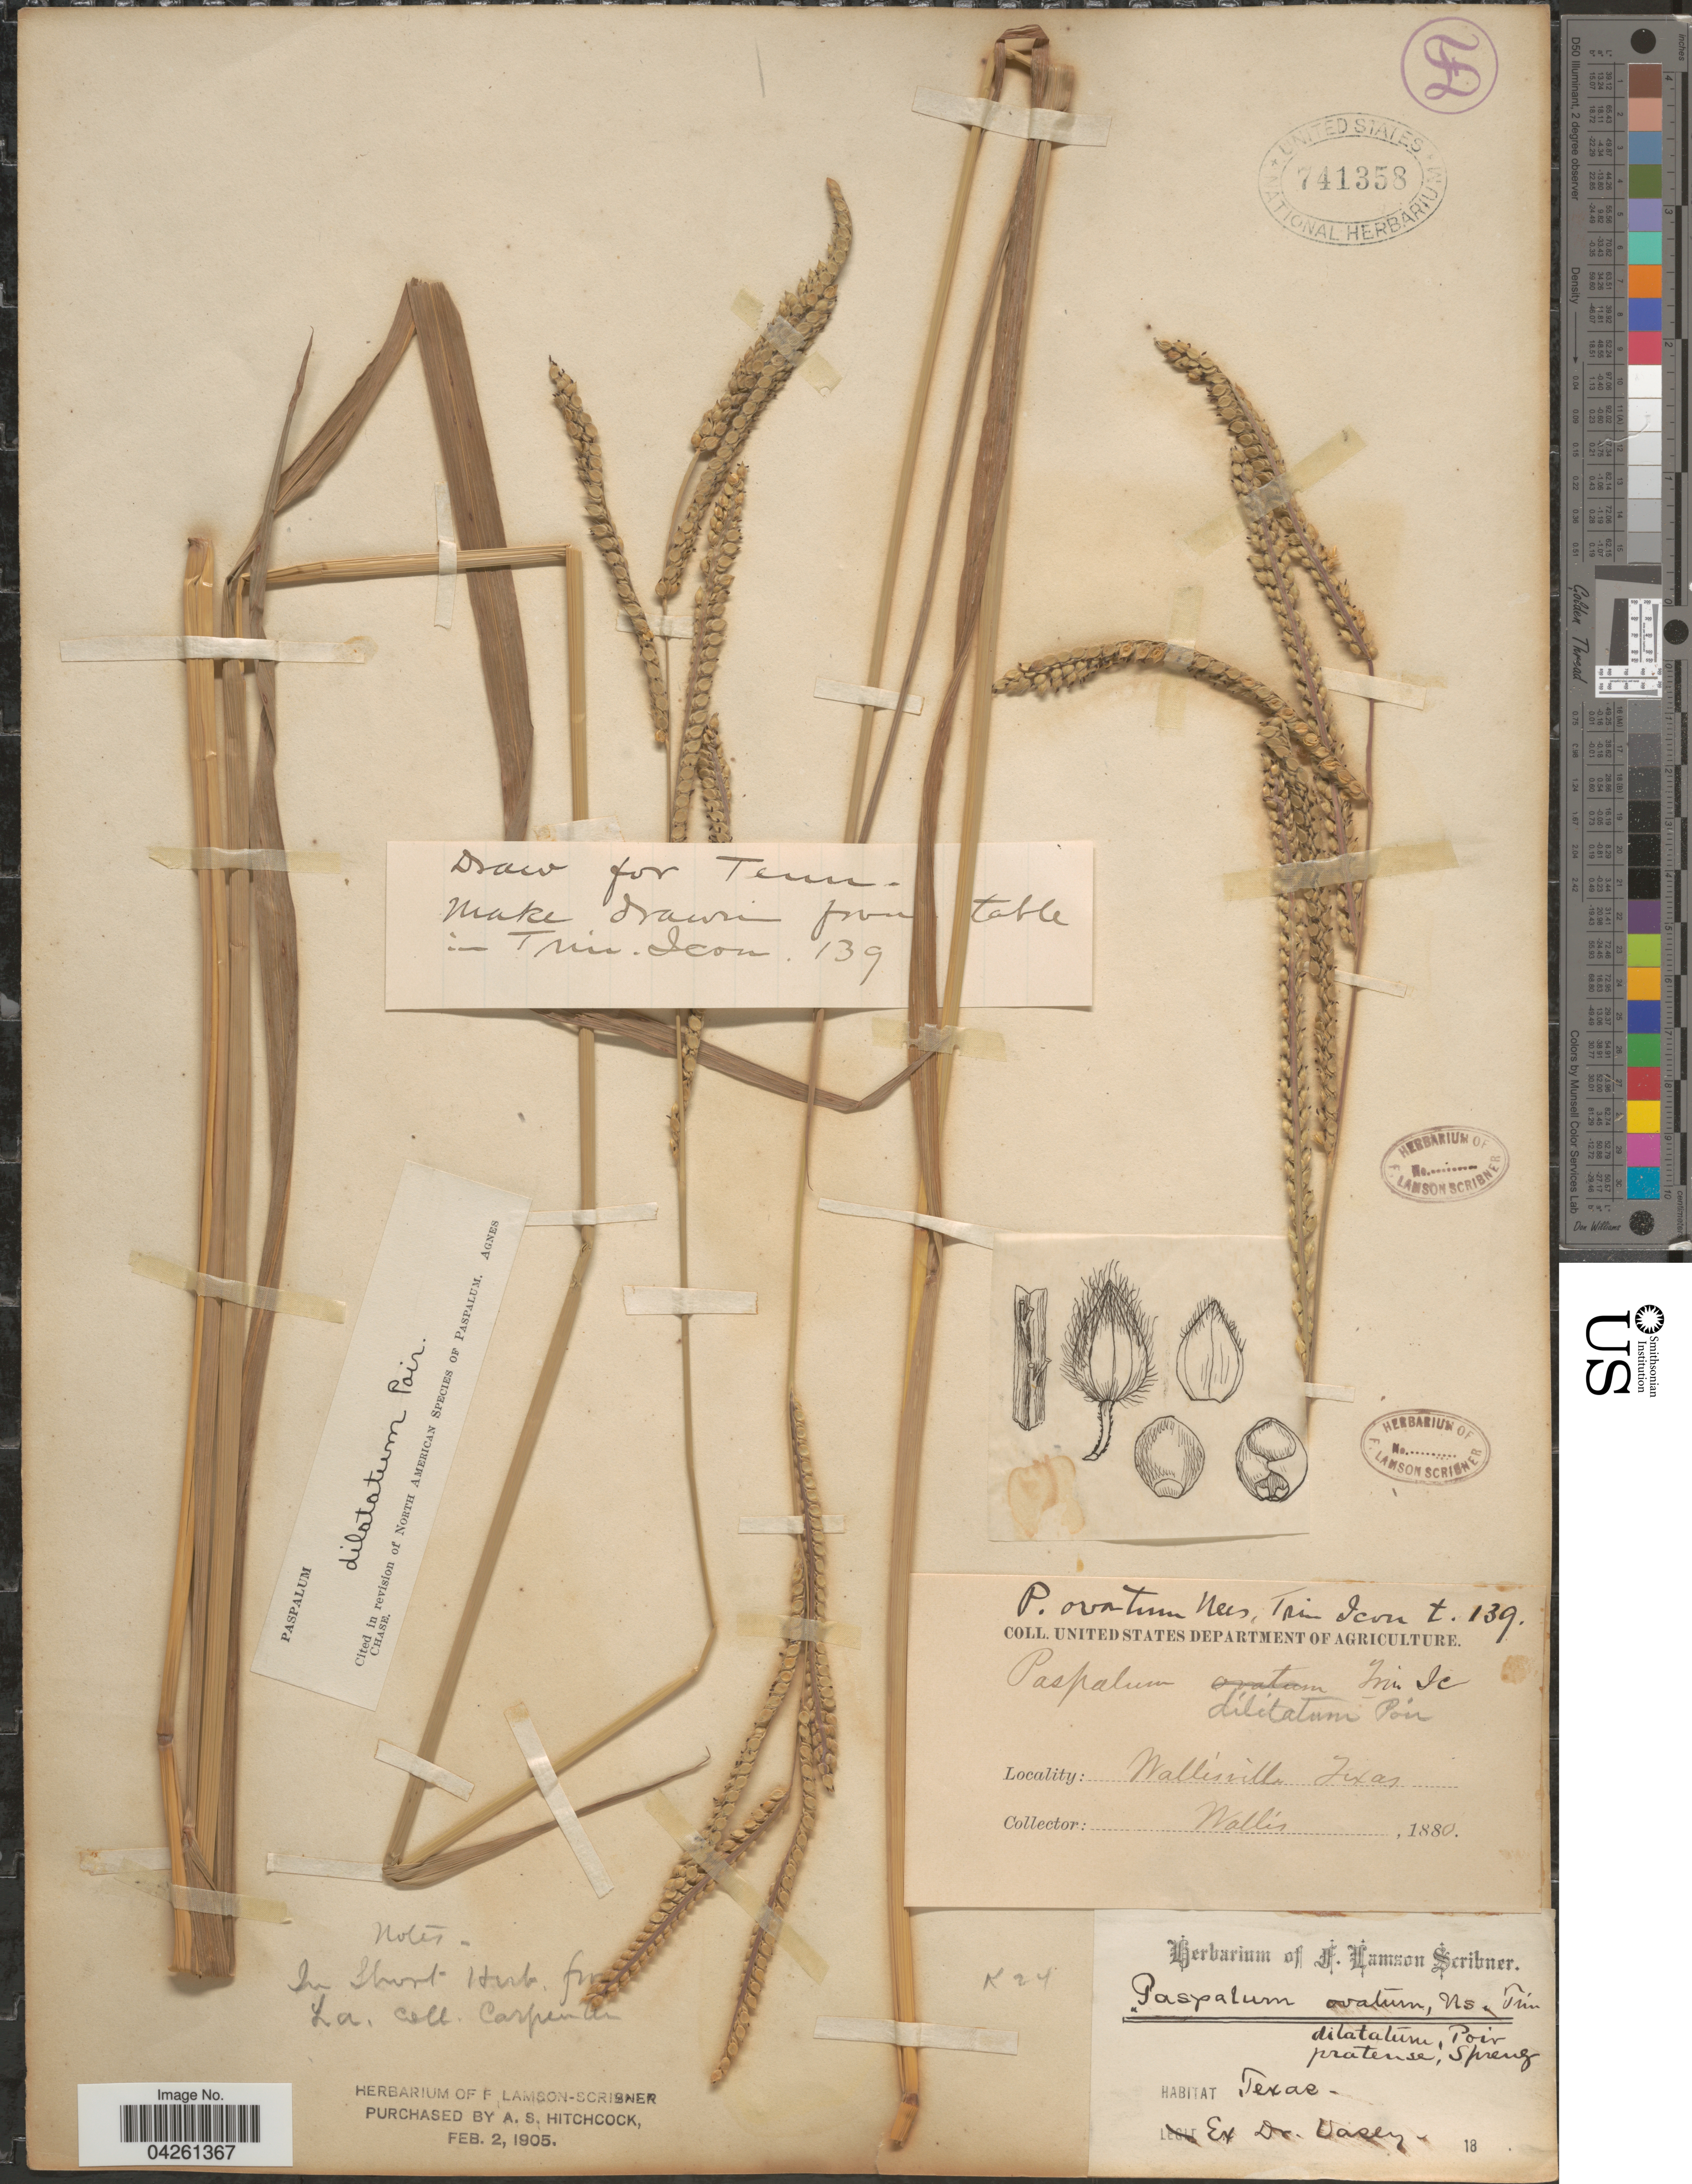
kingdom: Plantae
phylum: Tracheophyta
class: Liliopsida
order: Poales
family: Poaceae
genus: Paspalum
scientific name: Paspalum dilatatum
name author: Poir.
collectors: -- Wallis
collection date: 1880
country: United States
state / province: Texas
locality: Wallisville.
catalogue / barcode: US 741358